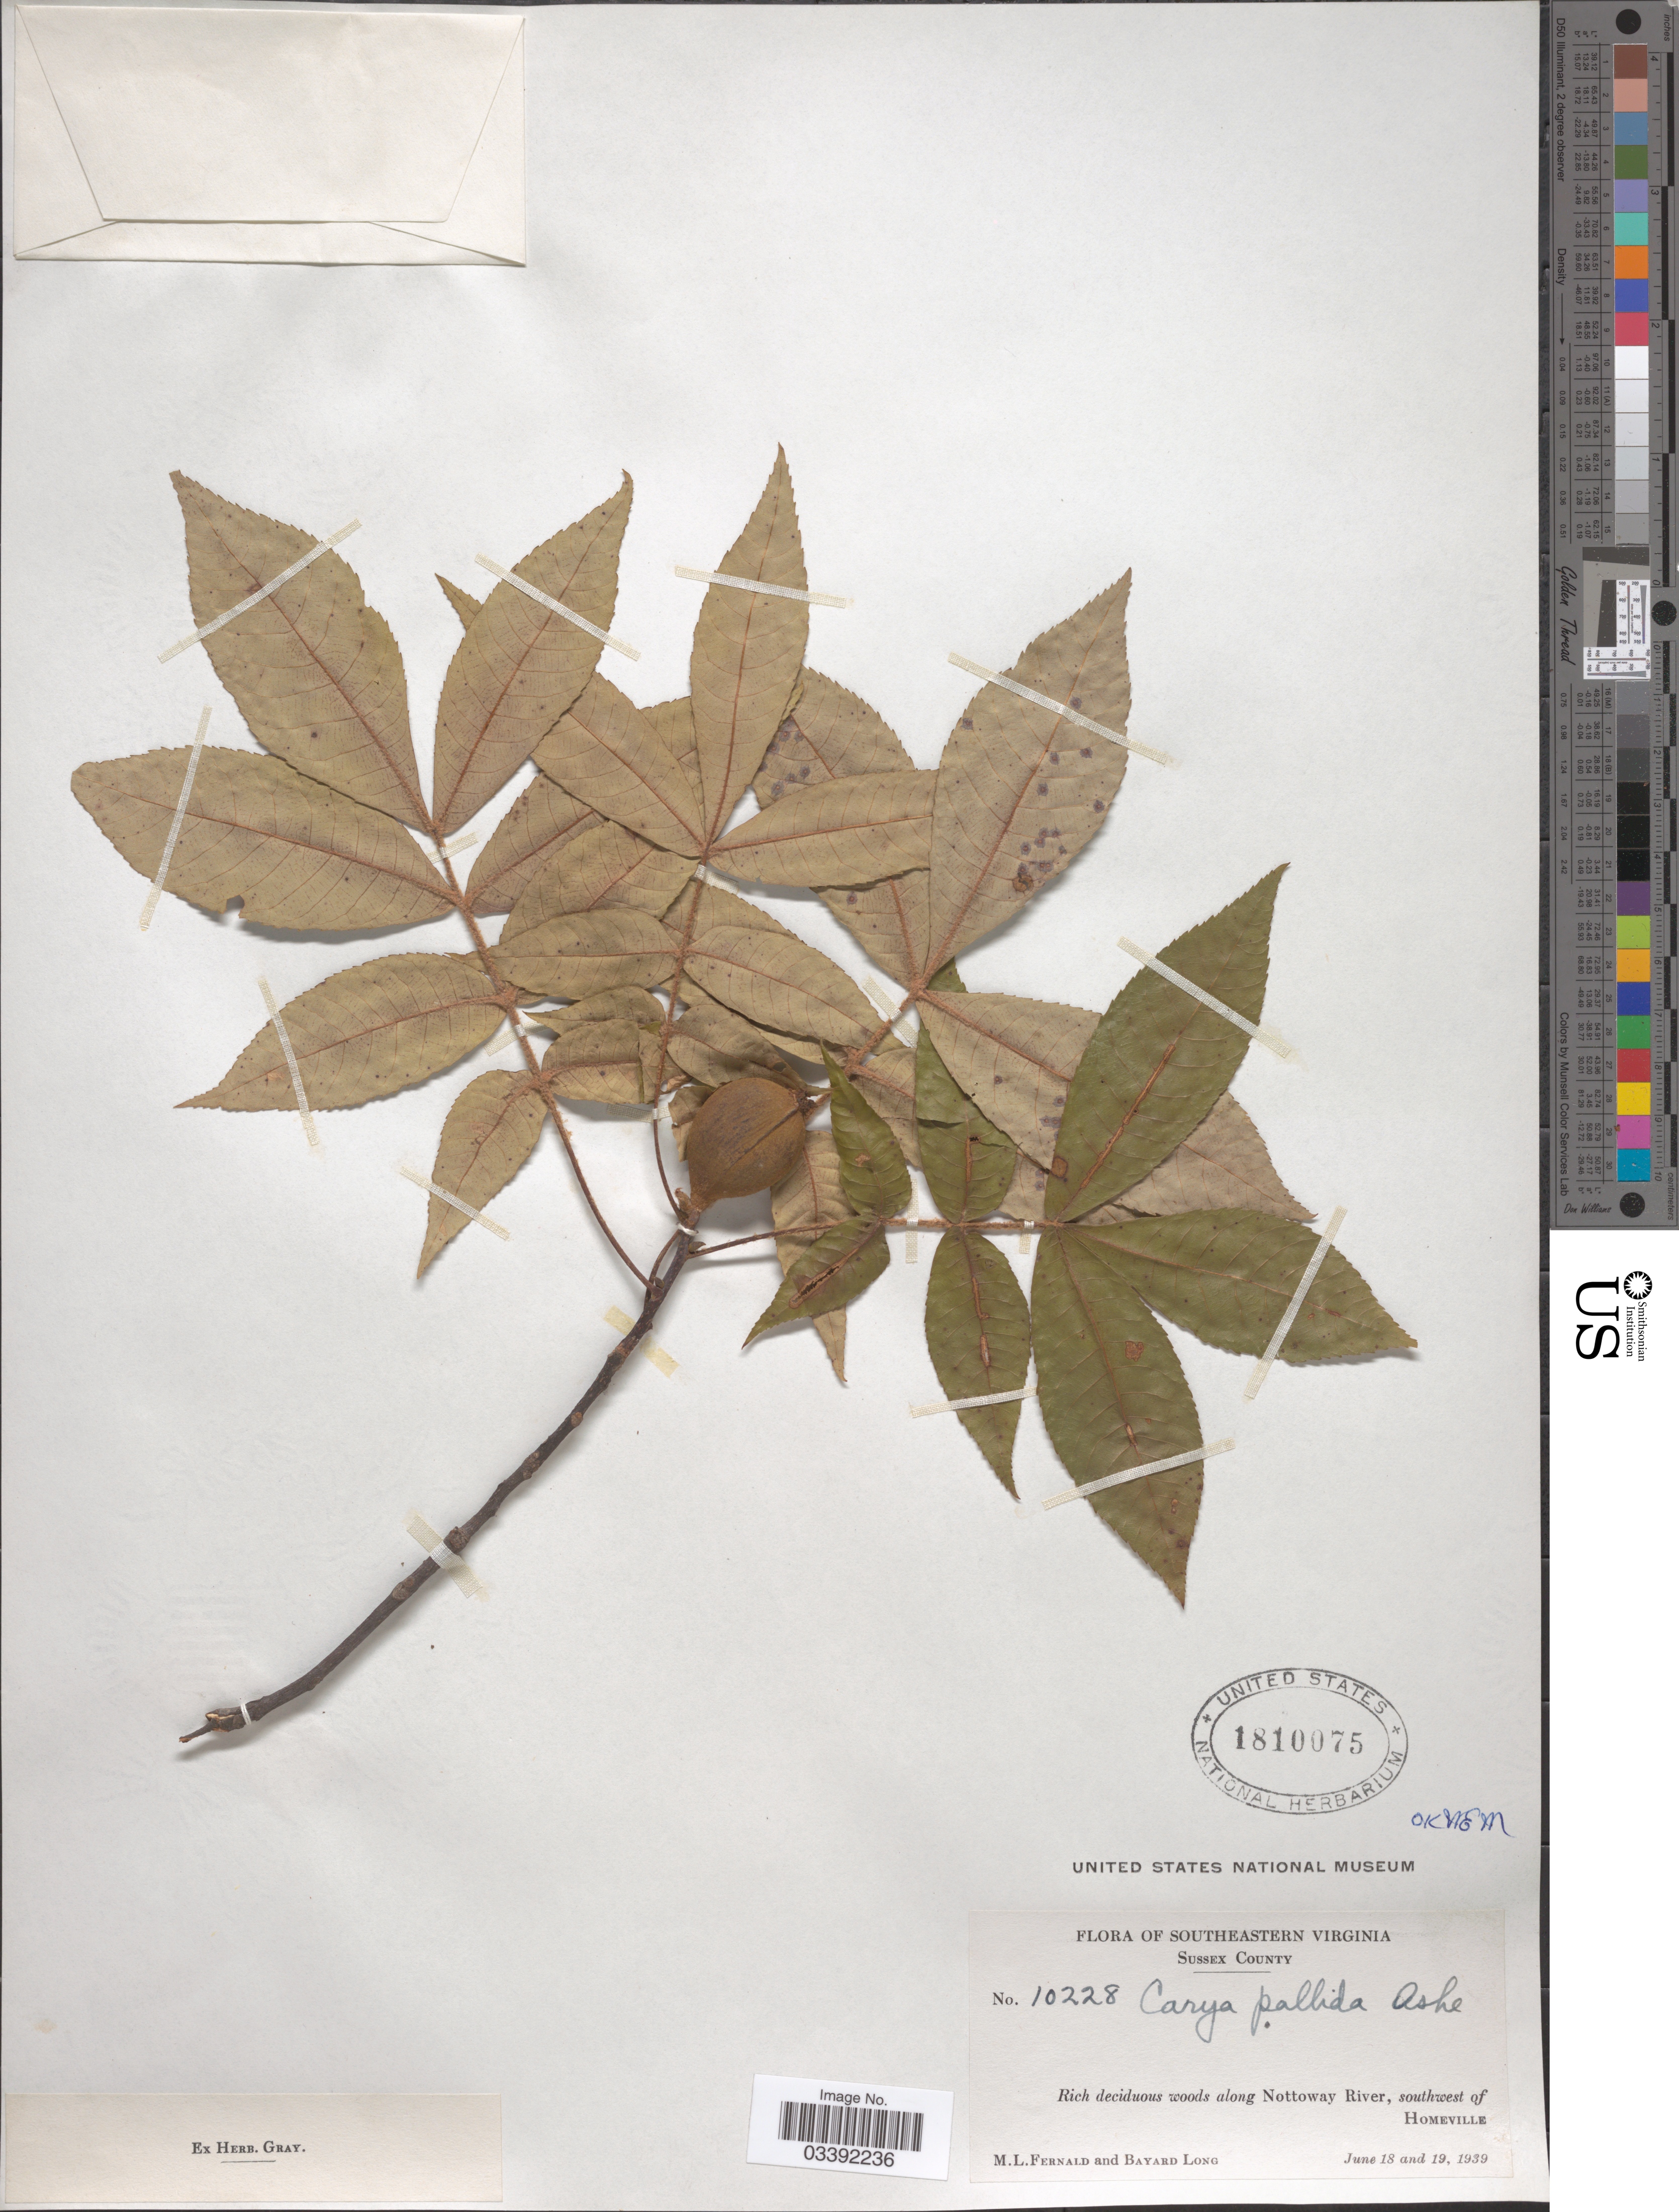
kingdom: Plantae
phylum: Tracheophyta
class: Magnoliopsida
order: Fagales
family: Juglandaceae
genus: Carya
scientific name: Carya pallida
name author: (Ashe) Engl. & Graebner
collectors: M. L. Fernald & B. Long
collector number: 10228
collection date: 1939-06-18/1939-06-19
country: United States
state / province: Virginia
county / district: Sussex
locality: Southeastern Virginia. Sussex County. Along Nottoway River, southwest of Homeville.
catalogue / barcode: US 1810075